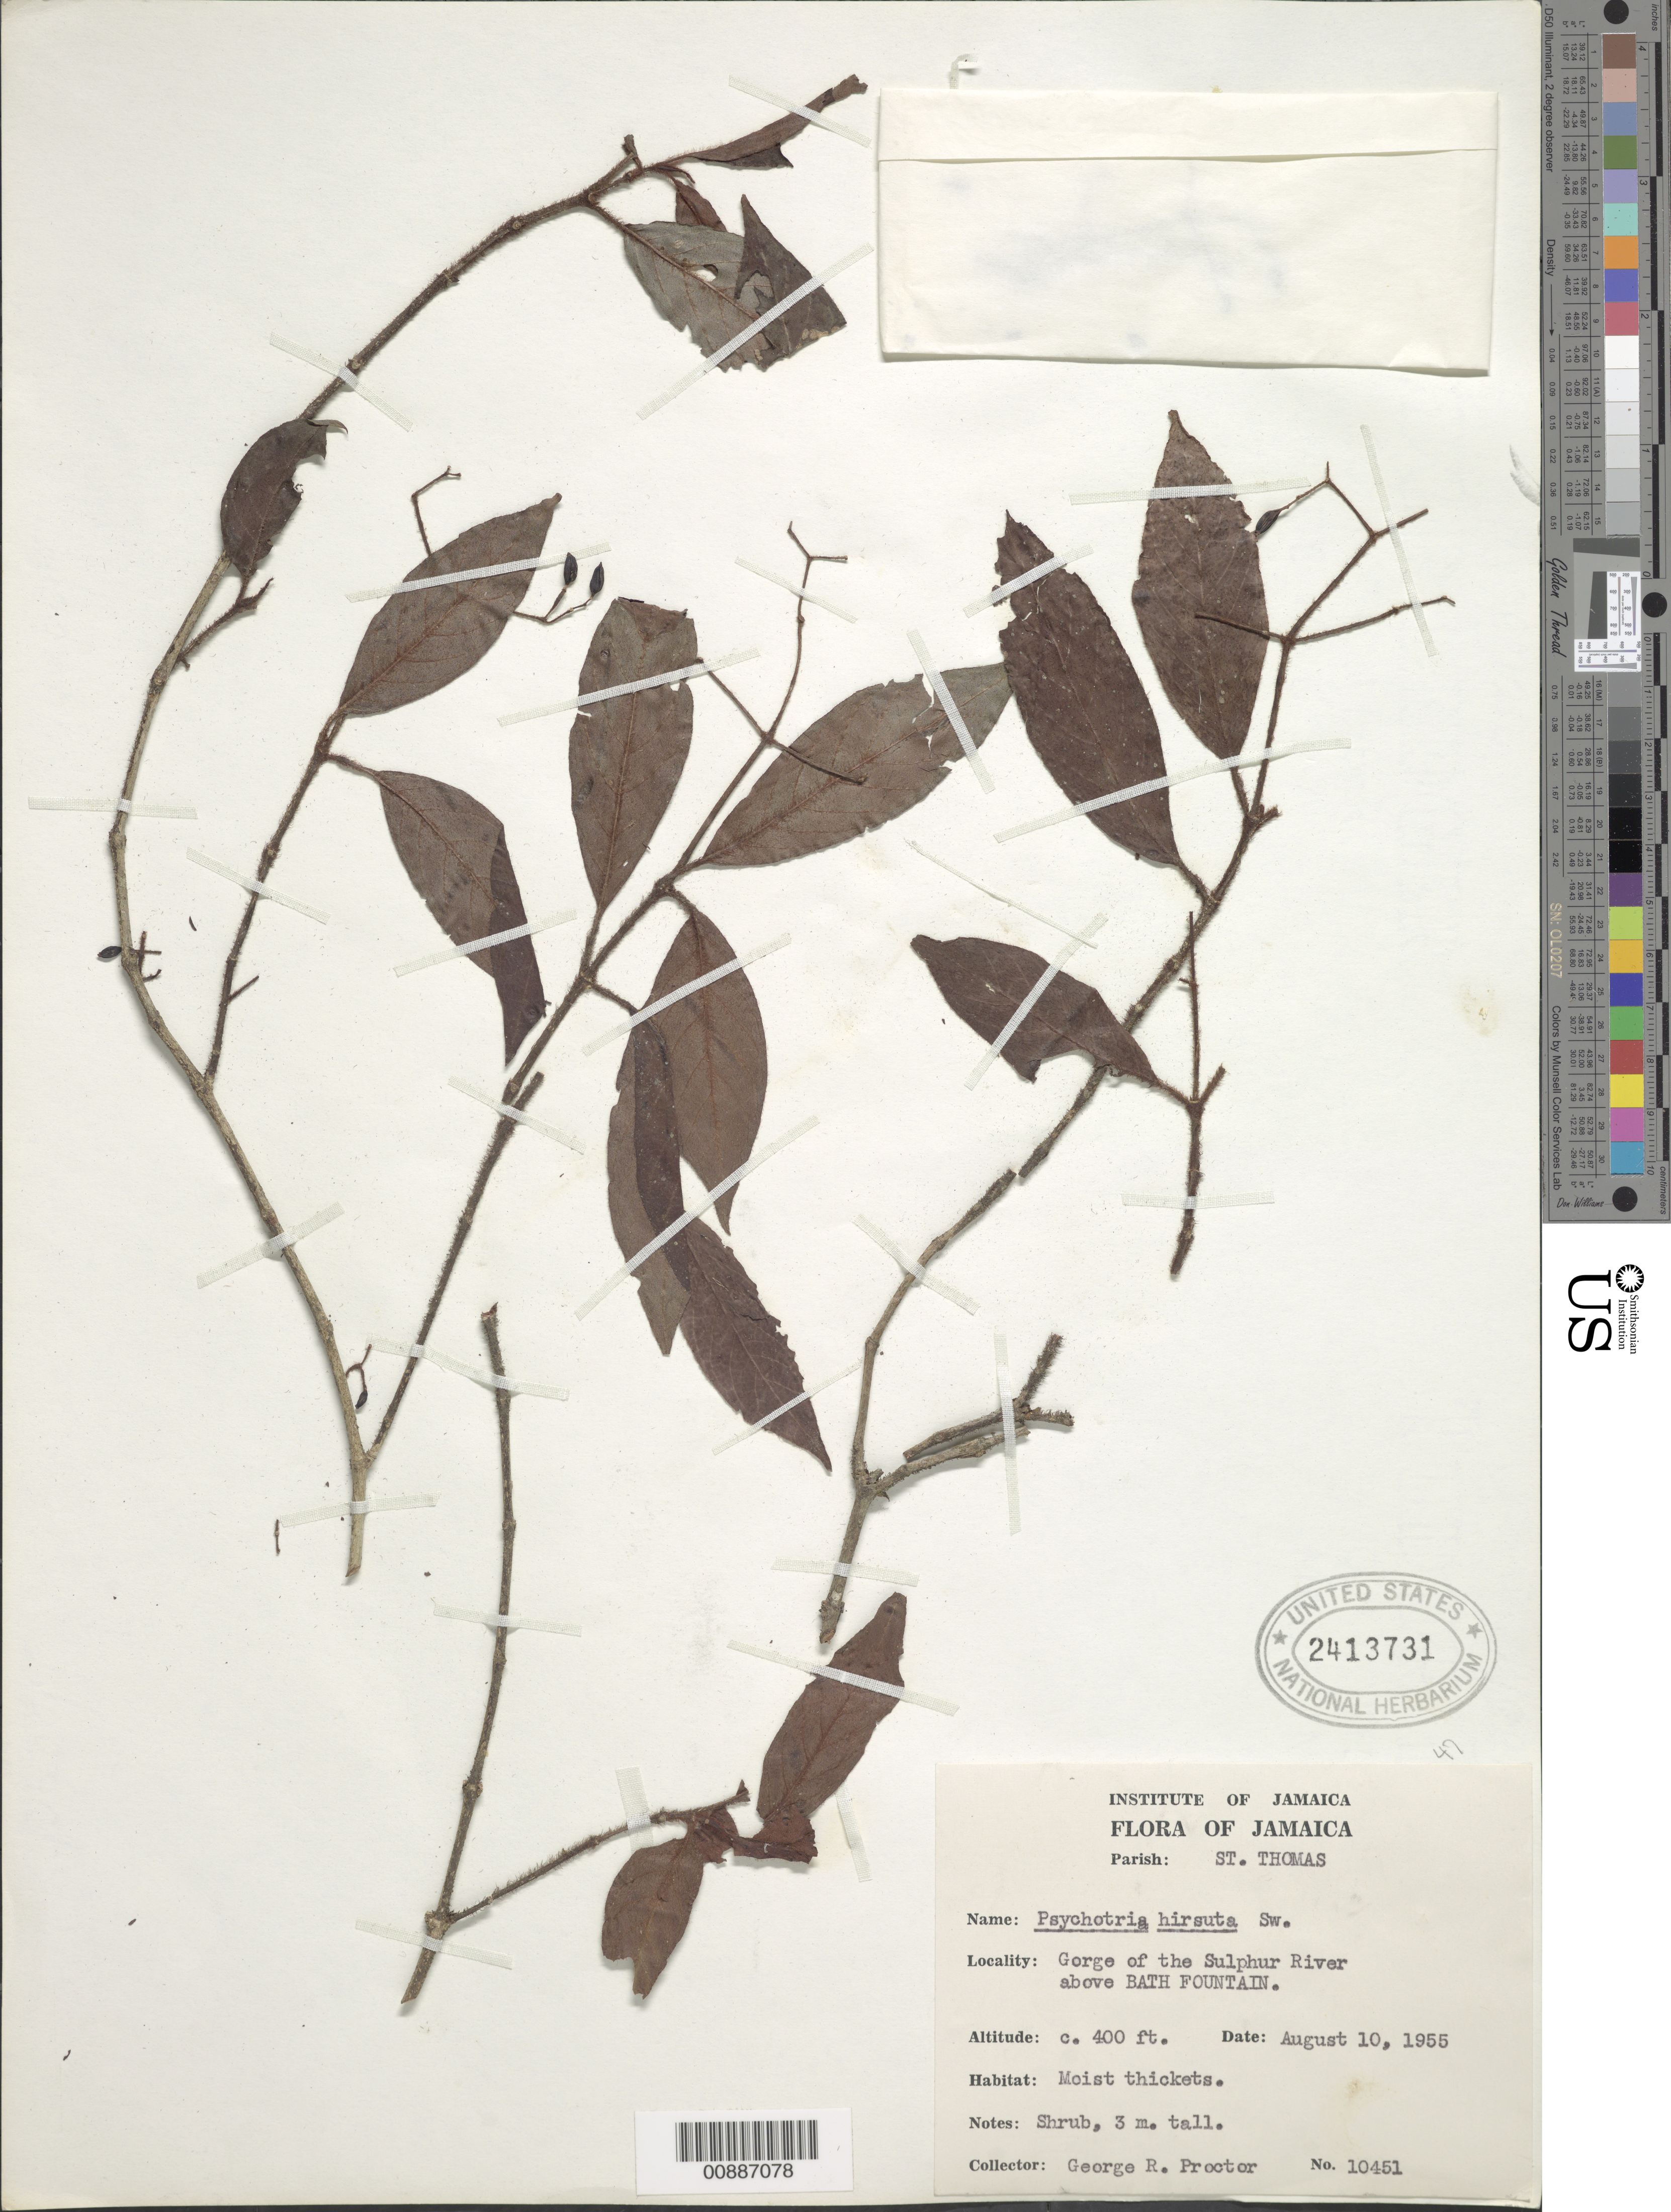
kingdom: Plantae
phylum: Tracheophyta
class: Magnoliopsida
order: Gentianales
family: Rubiaceae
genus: Psychotria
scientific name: Psychotria hirsuta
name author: Sw.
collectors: G. R. Proctor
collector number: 10451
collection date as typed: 10 Aug 1955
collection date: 1955-08-10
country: Jamaica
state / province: Saint Thomas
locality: Gorge of the Sulphur River, above Bath Fountain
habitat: Moist thickets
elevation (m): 122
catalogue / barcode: US 2413731